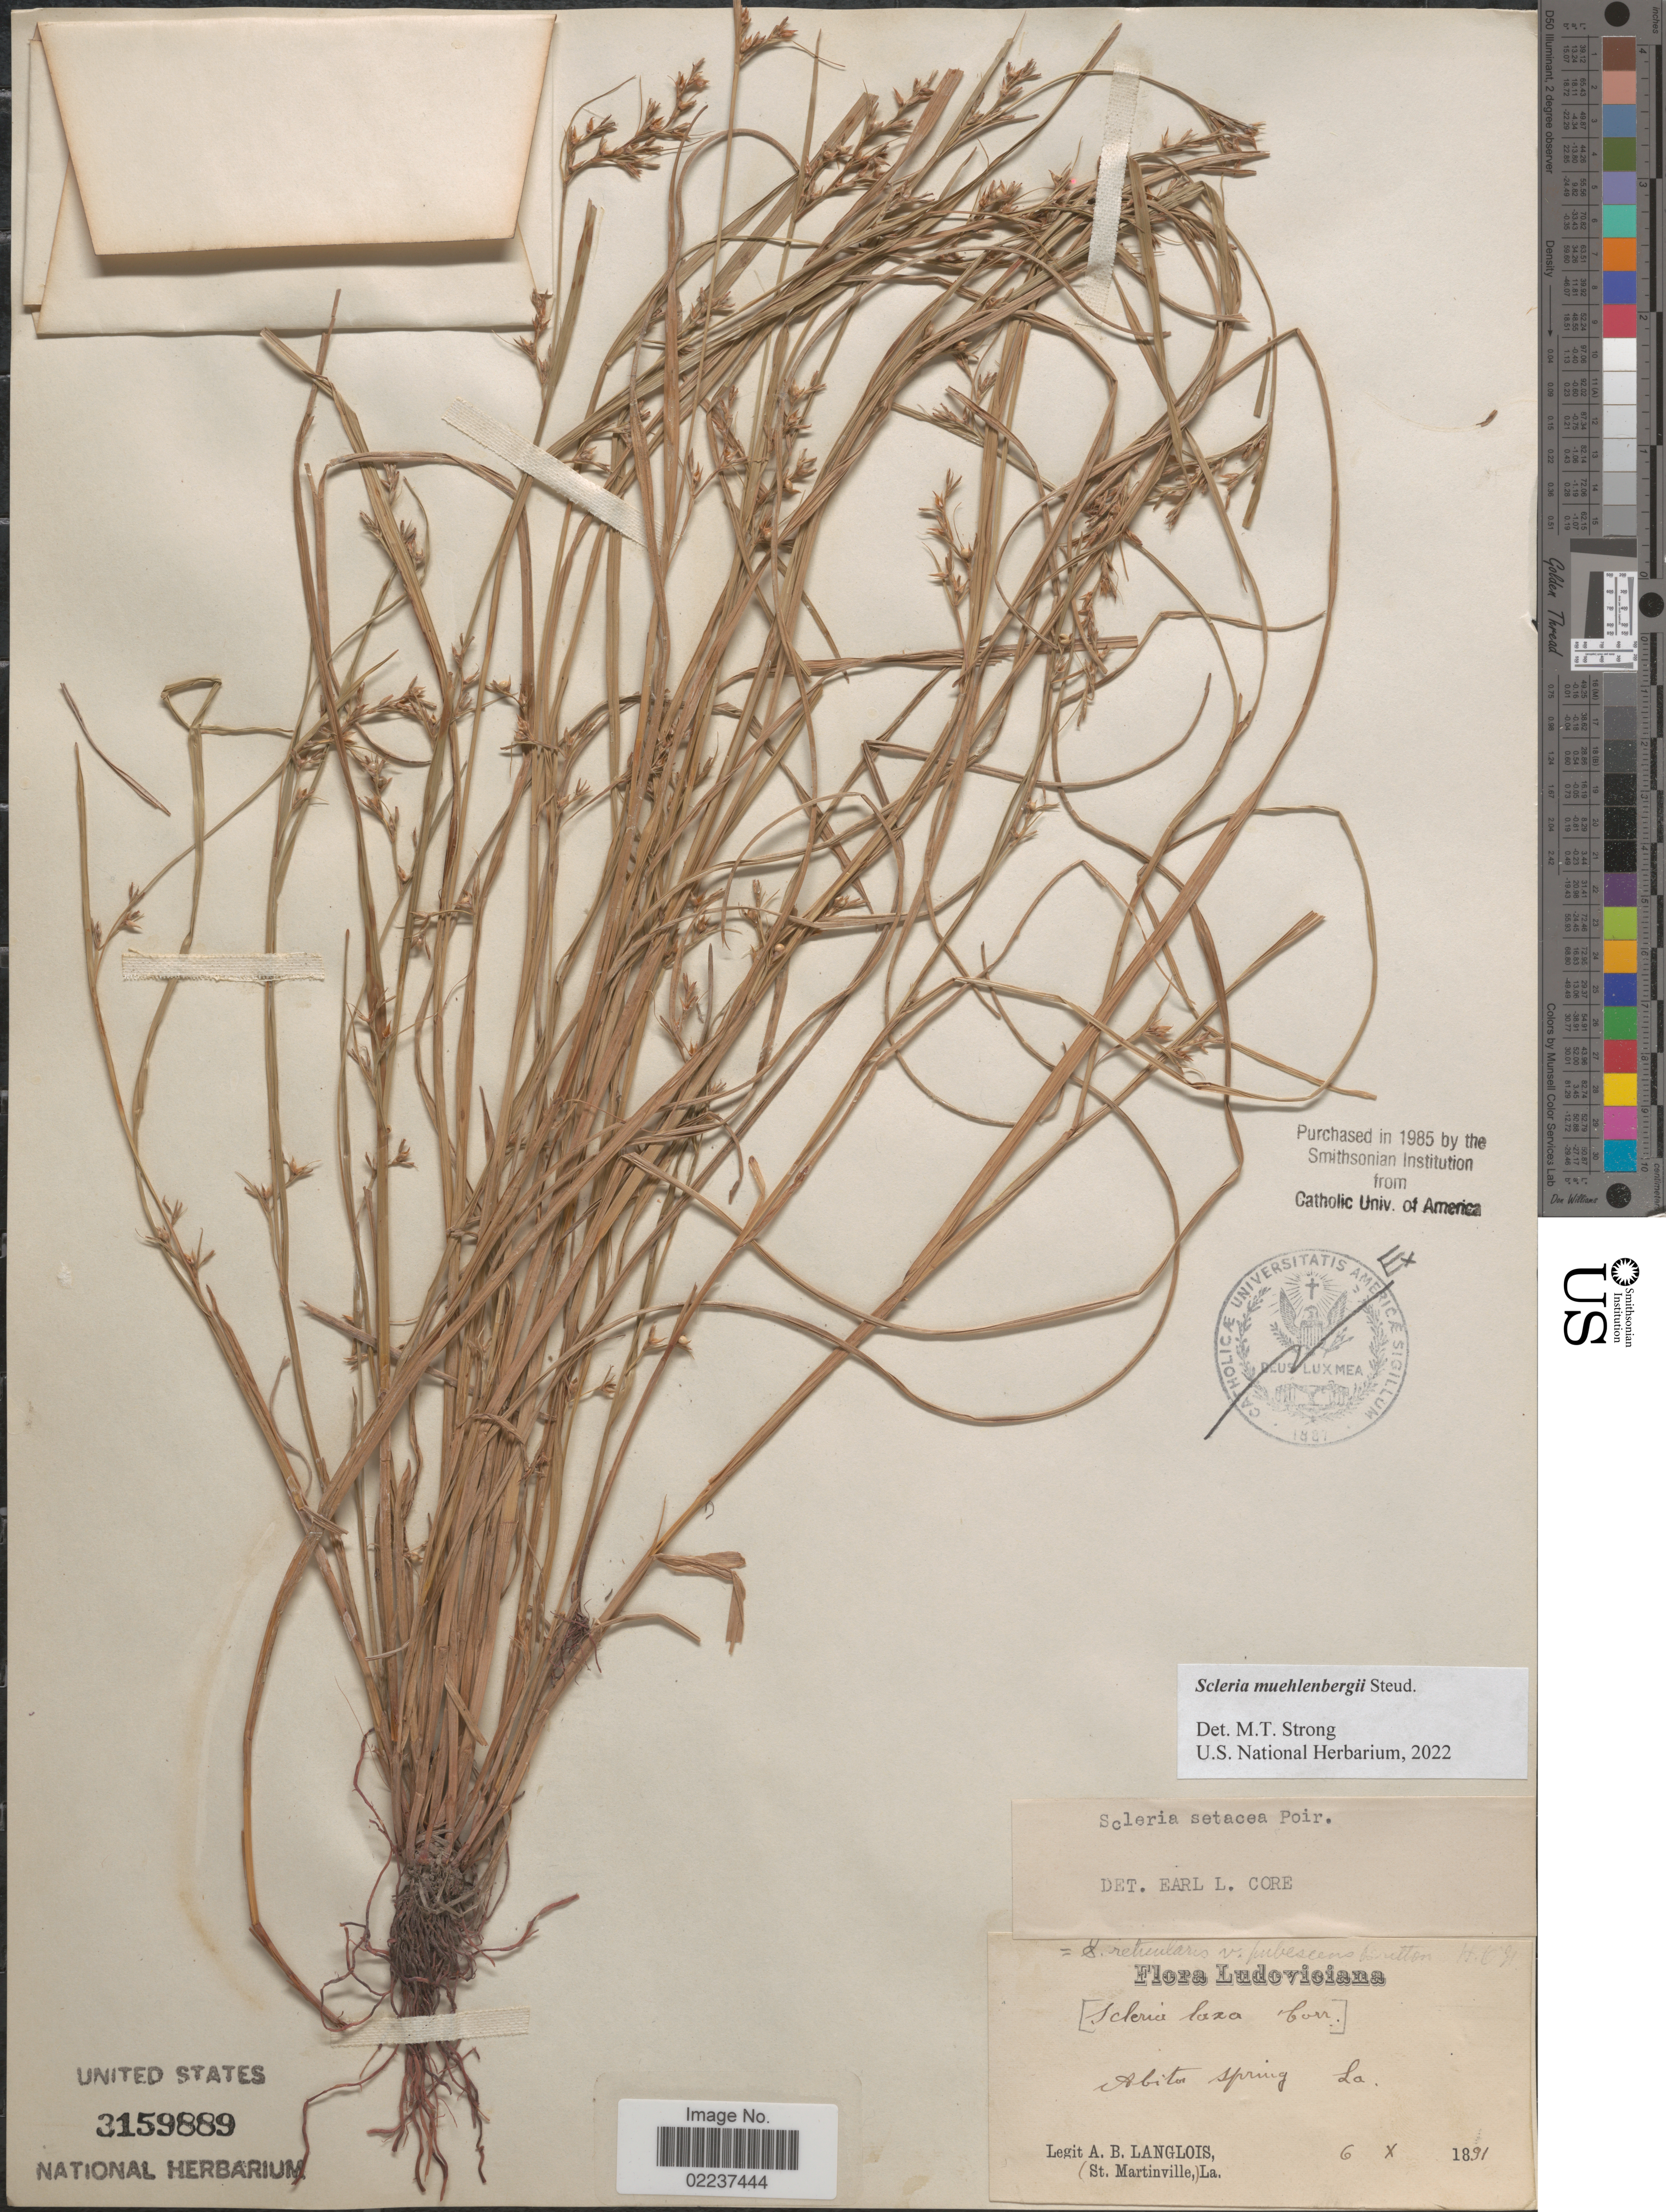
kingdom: Plantae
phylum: Tracheophyta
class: Liliopsida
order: Poales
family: Cyperaceae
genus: Scleria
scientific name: Scleria muehlenbergii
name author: Steud.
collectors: A. Langlois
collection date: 1891-10-06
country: United States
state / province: Louisiana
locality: Ludoviciana. Abita Spring.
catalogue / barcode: US 3159889